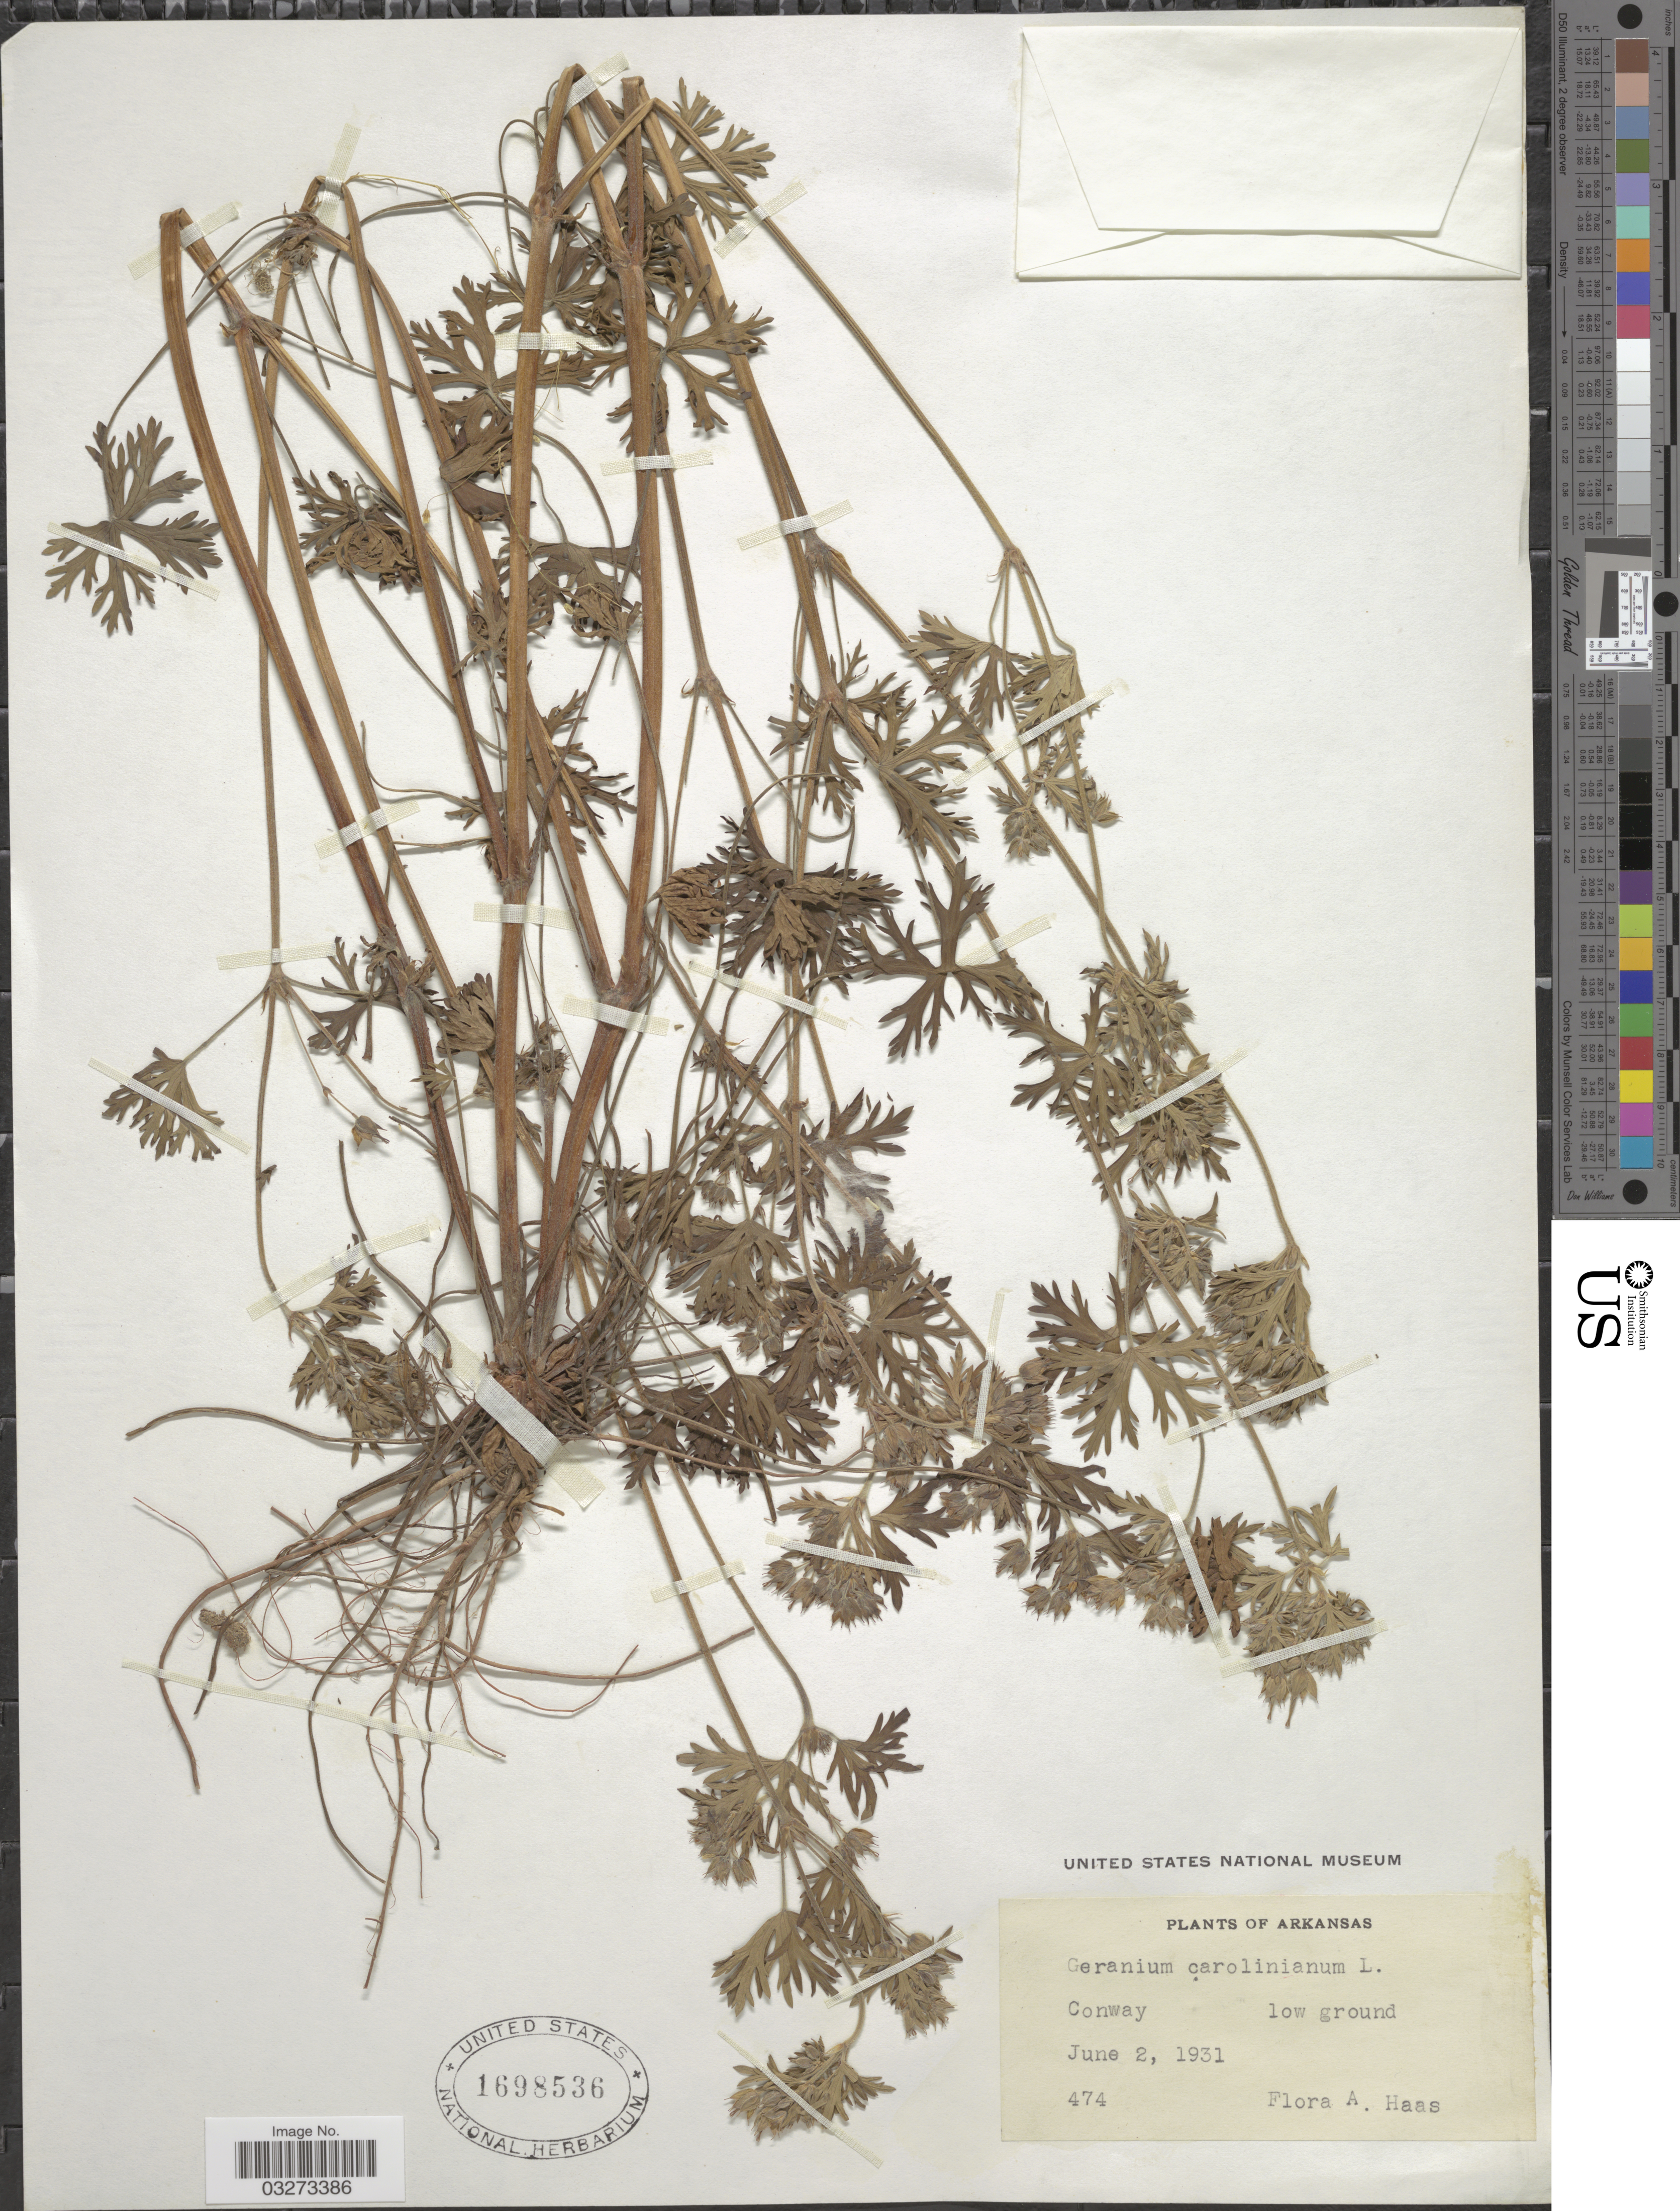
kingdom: Plantae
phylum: Tracheophyta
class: Magnoliopsida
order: Geraniales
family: Geraniaceae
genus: Geranium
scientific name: Geranium carolinianum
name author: L.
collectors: F. A. Haas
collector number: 474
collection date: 1931-06-02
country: United States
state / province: Arkansas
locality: Conway.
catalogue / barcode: US 1698536